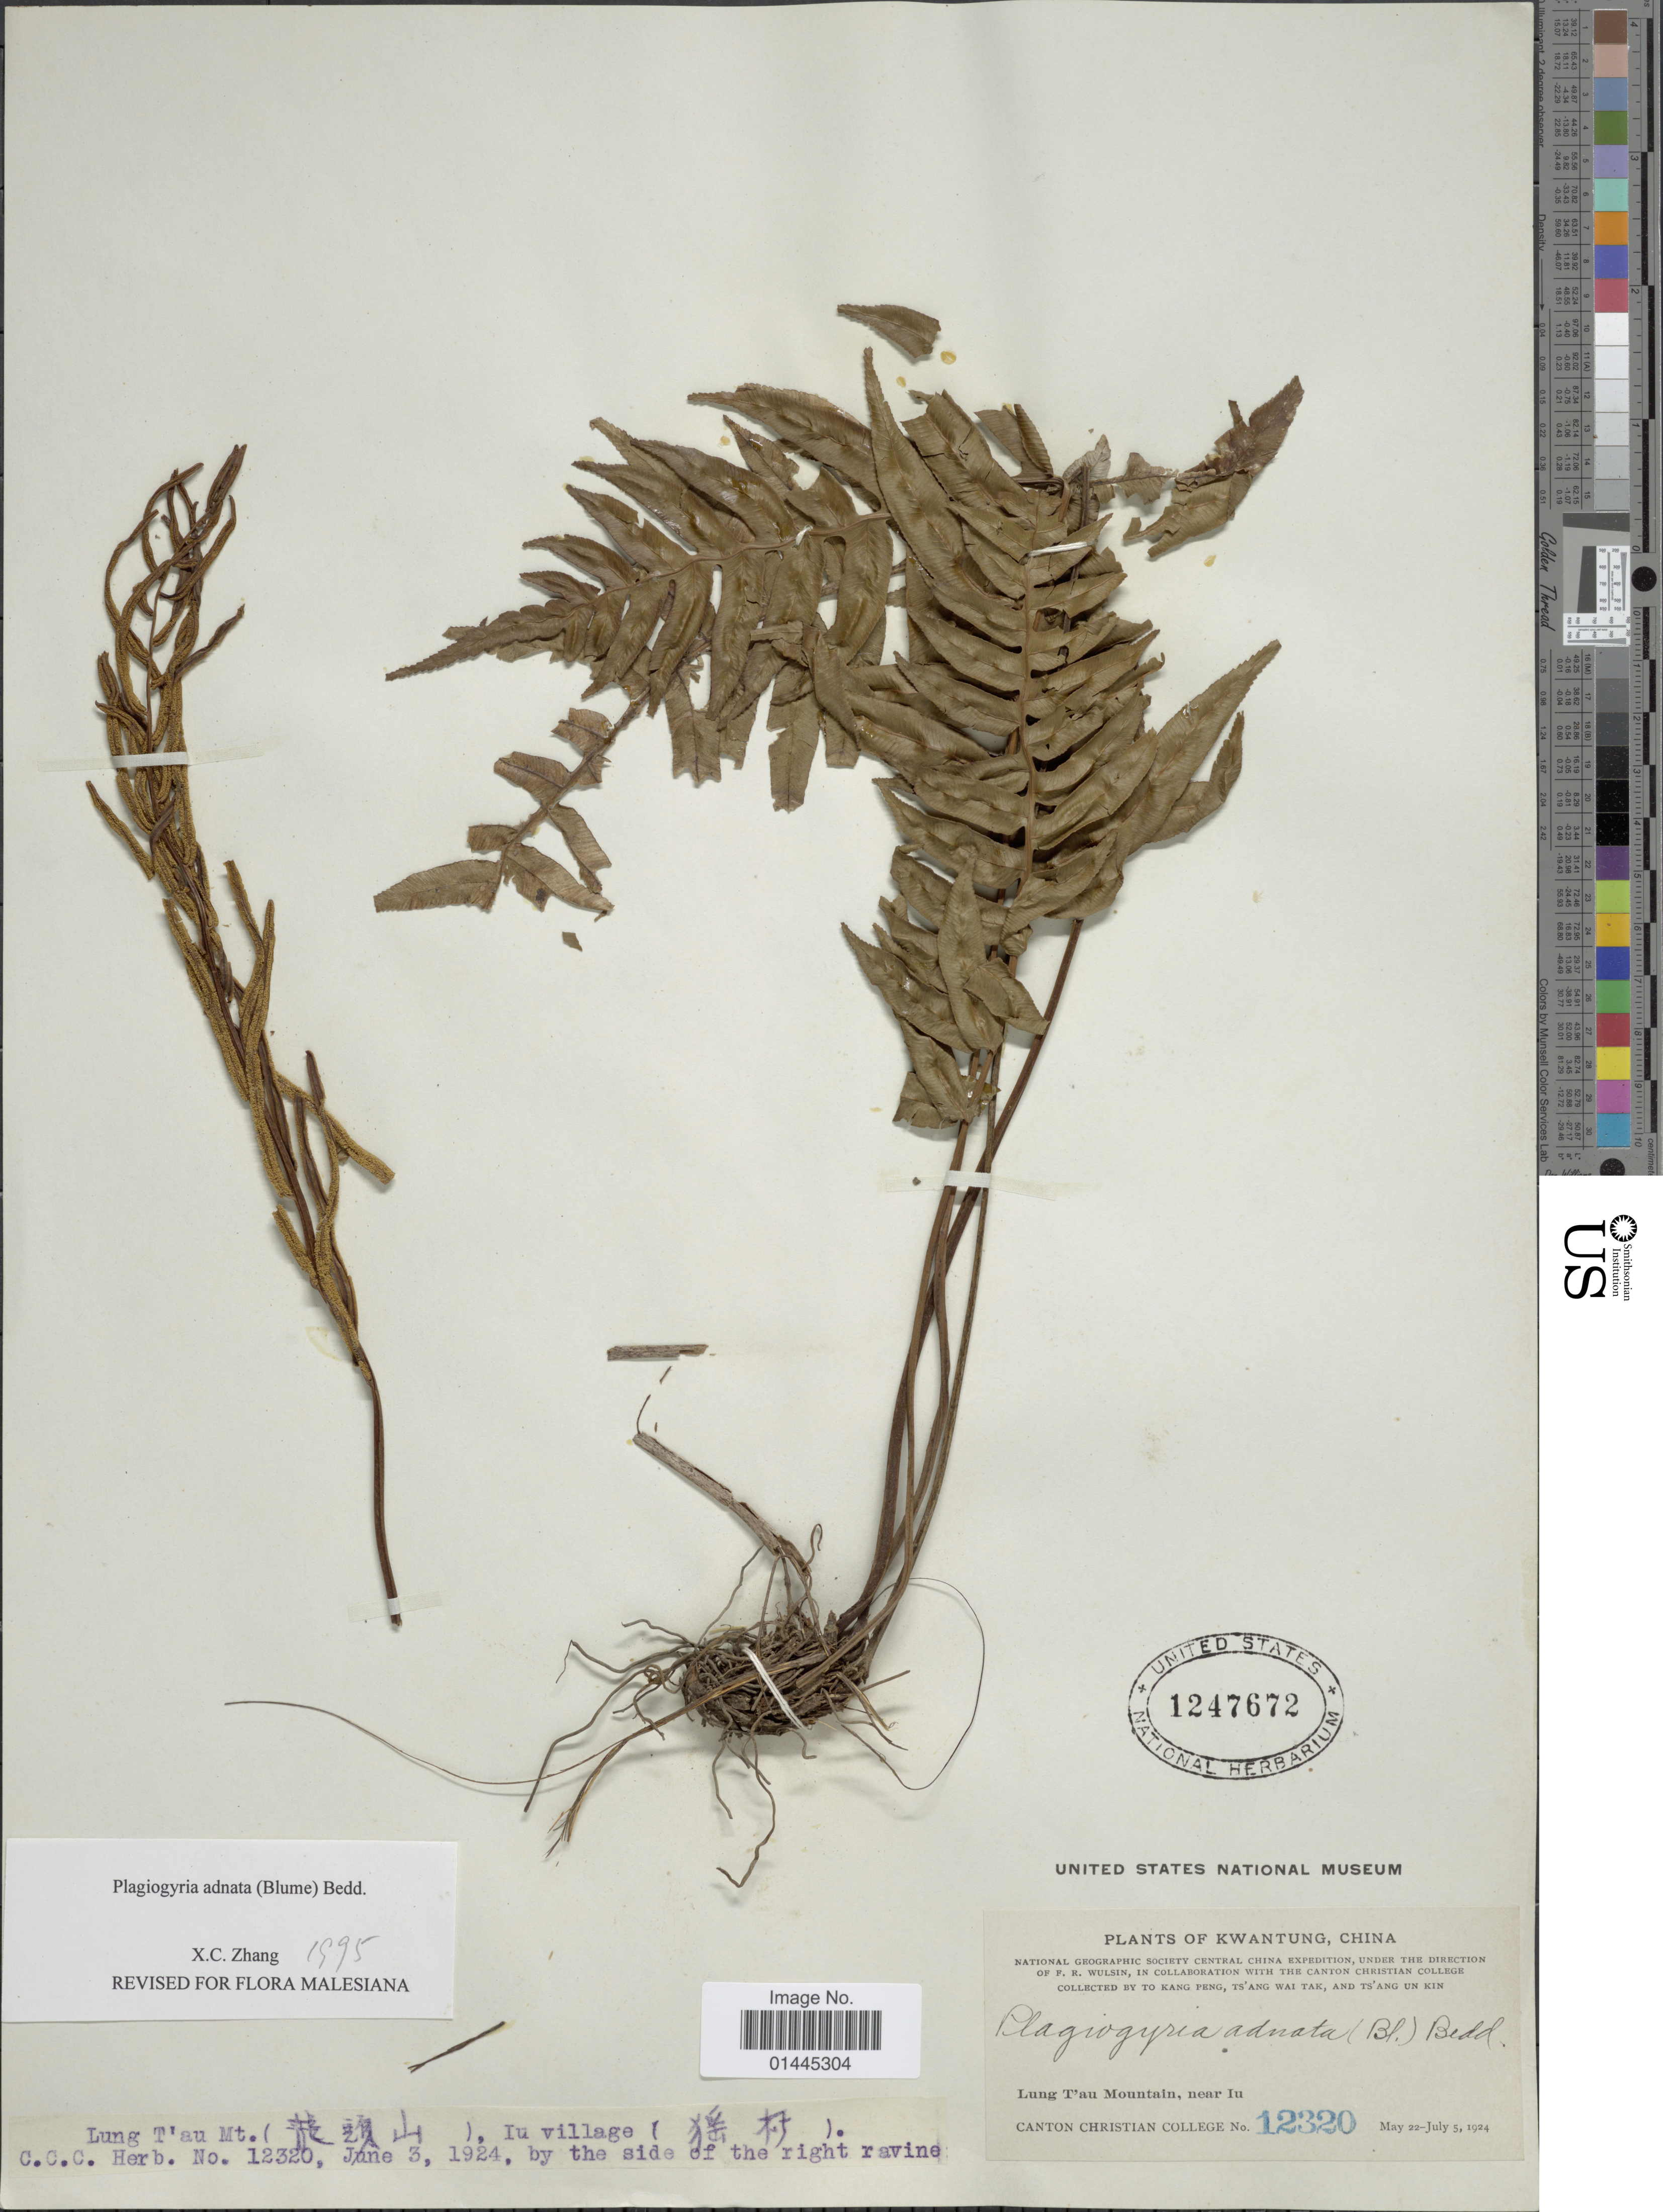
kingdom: Plantae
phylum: Tracheophyta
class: Polypodiopsida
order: Cyatheales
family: Plagiogyriaceae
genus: Plagiogyria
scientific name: Plagiogyria adnata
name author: (Blume) Bedd.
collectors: Canton Christian College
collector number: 12320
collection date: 1924-06-03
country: China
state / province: Guangdong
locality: Kwangtung Province, Lung T'au Mountain, near Iu, in village, by the side of the right ravine.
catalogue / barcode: US 1247672